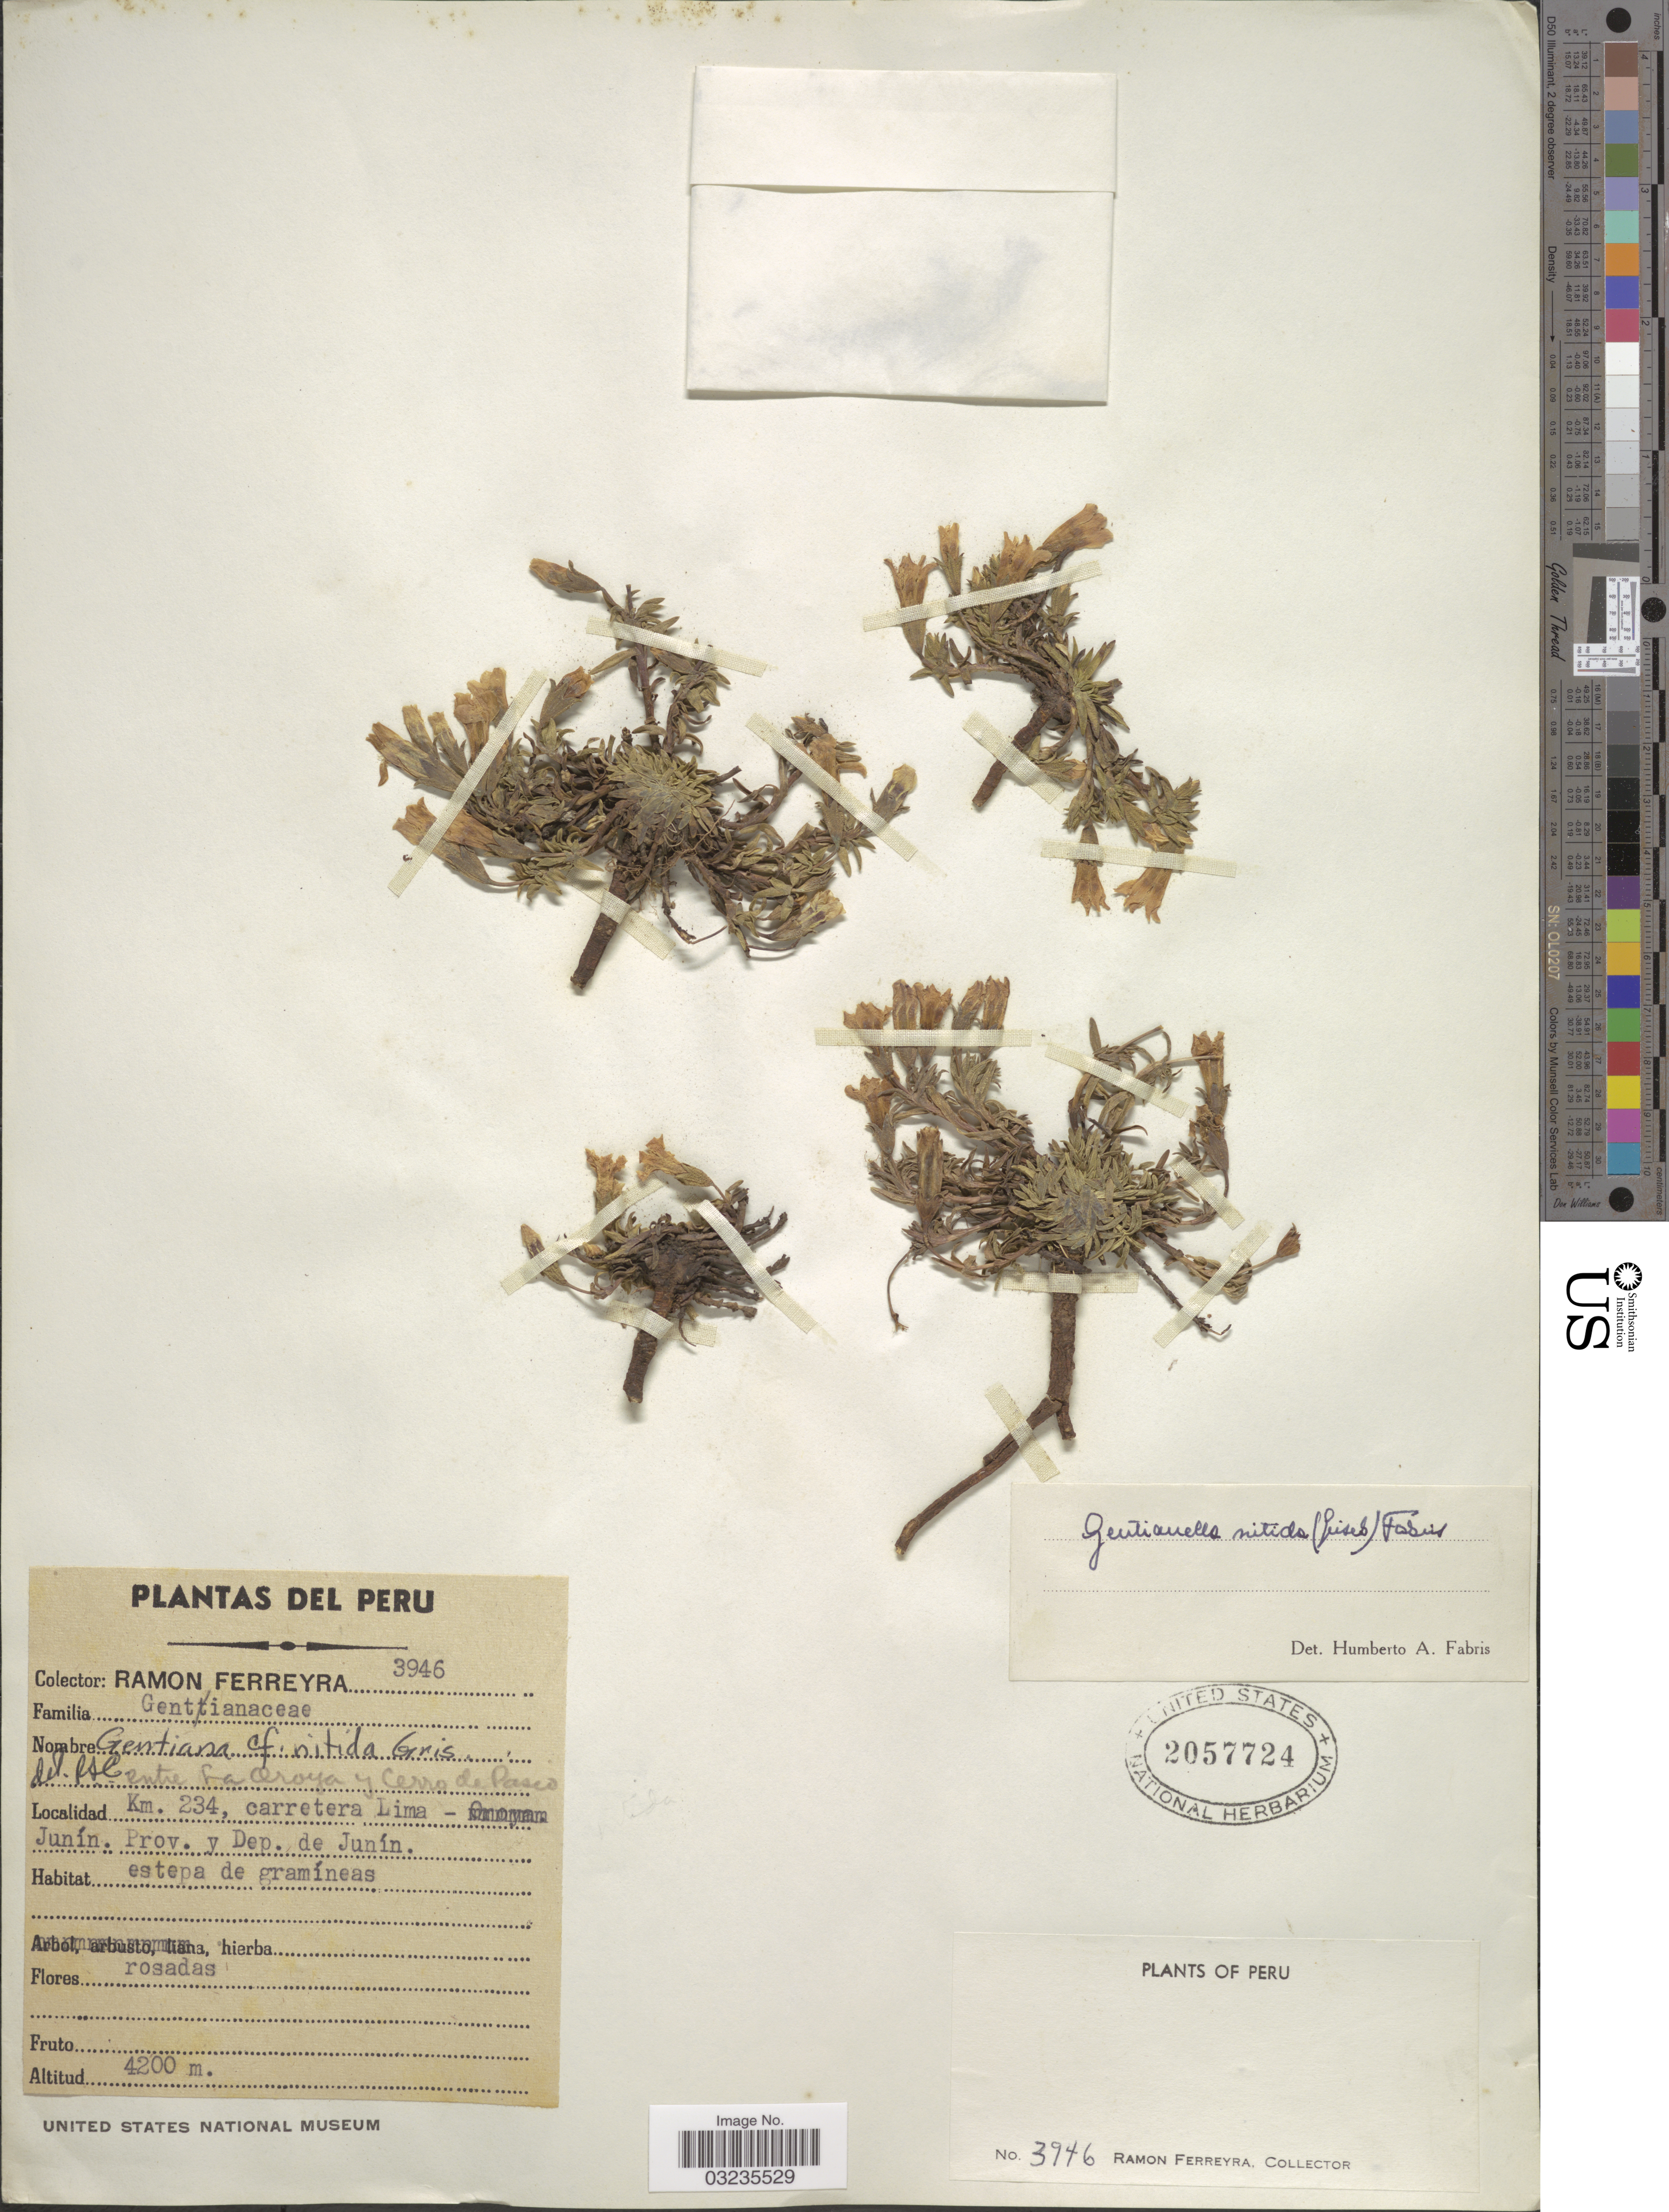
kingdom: Plantae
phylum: Tracheophyta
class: Magnoliopsida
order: Gentianales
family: Gentianaceae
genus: Gentiana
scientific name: Gentiana nitida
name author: Griseb.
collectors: R. A. Ferreyra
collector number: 3946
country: Peru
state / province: Junín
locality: Km. 234, carretera Lima - Junín, Prov. y Dep. de Junín.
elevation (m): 4200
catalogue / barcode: US 2057724